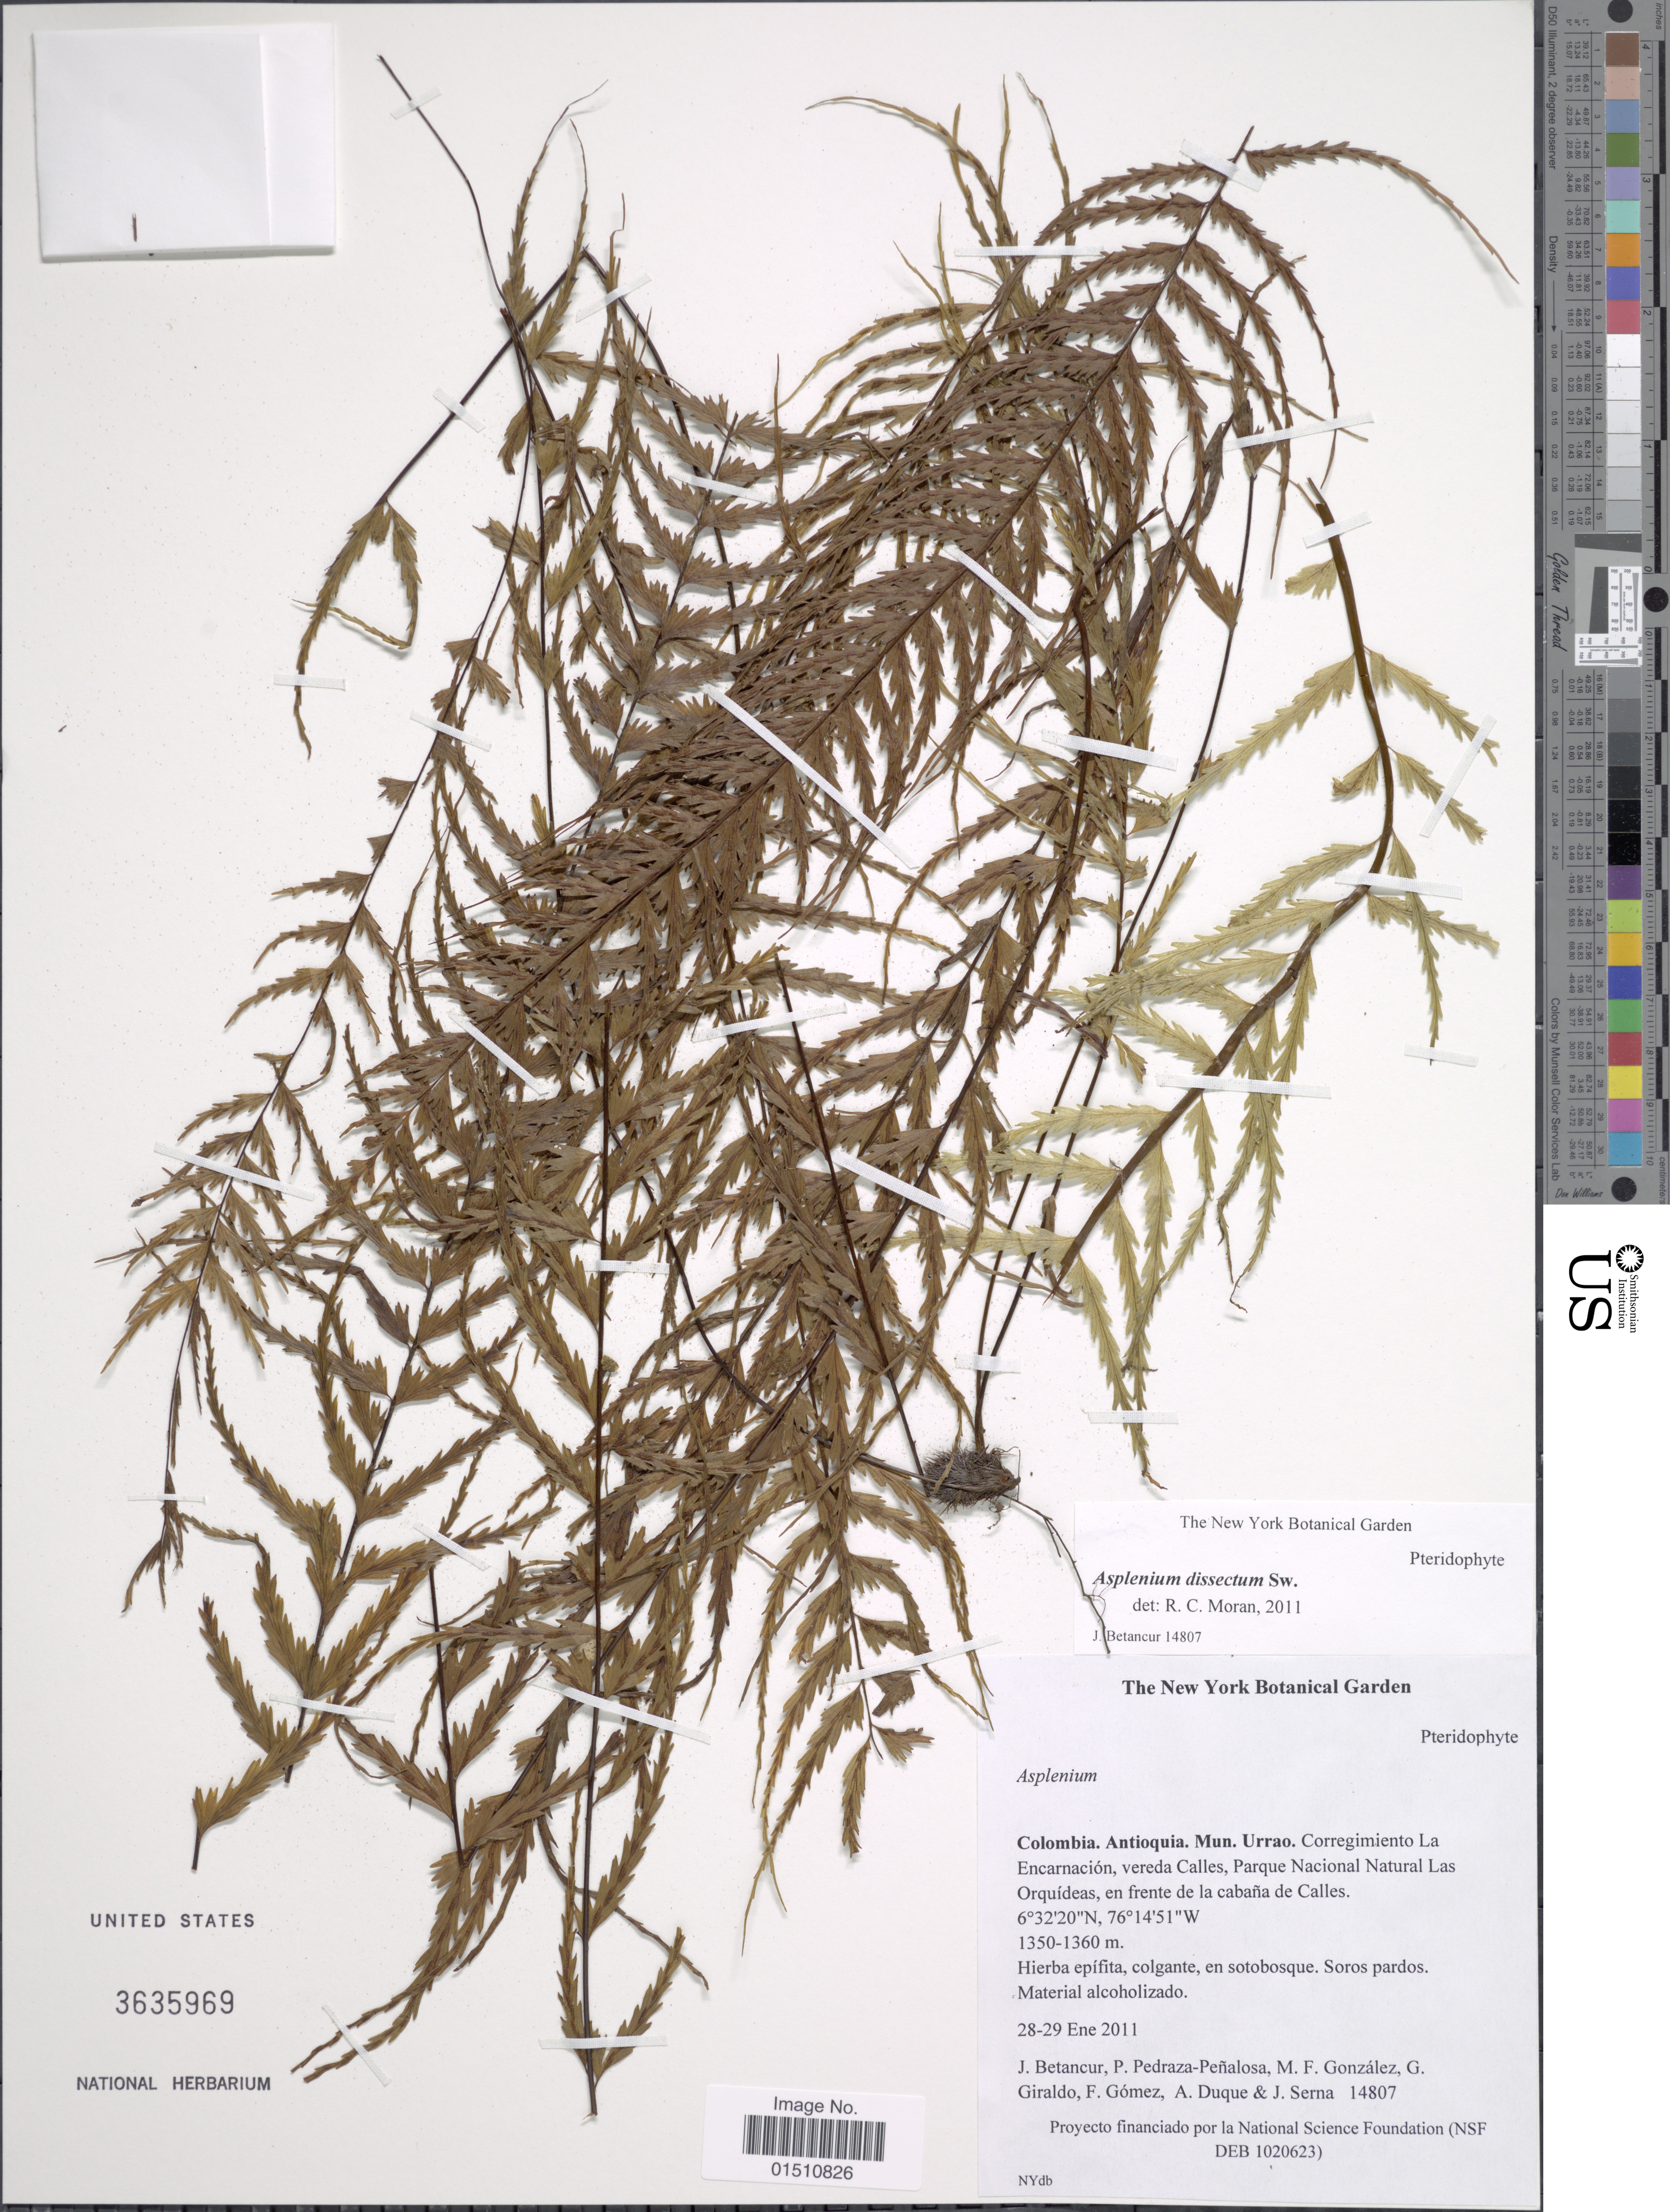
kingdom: Plantae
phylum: Tracheophyta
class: Polypodiopsida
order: Polypodiales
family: Aspleniaceae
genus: Asplenium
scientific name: Asplenium dissectum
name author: Brack. in Wilkes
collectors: J. Betancur, P. Pedraza-Peñalosa, M. Gonzalez, F. Giraldo & et al.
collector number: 14807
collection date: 2011-01-28/2011-01-29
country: Colombia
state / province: Antioquia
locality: Colombia, Mun. Urrao. Corregimiento La Encarnacion, vereda Calles, Parque Nacional Natural Las Orquideas, en frente de la cabana de Calles.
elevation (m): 1350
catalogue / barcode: US 3635969